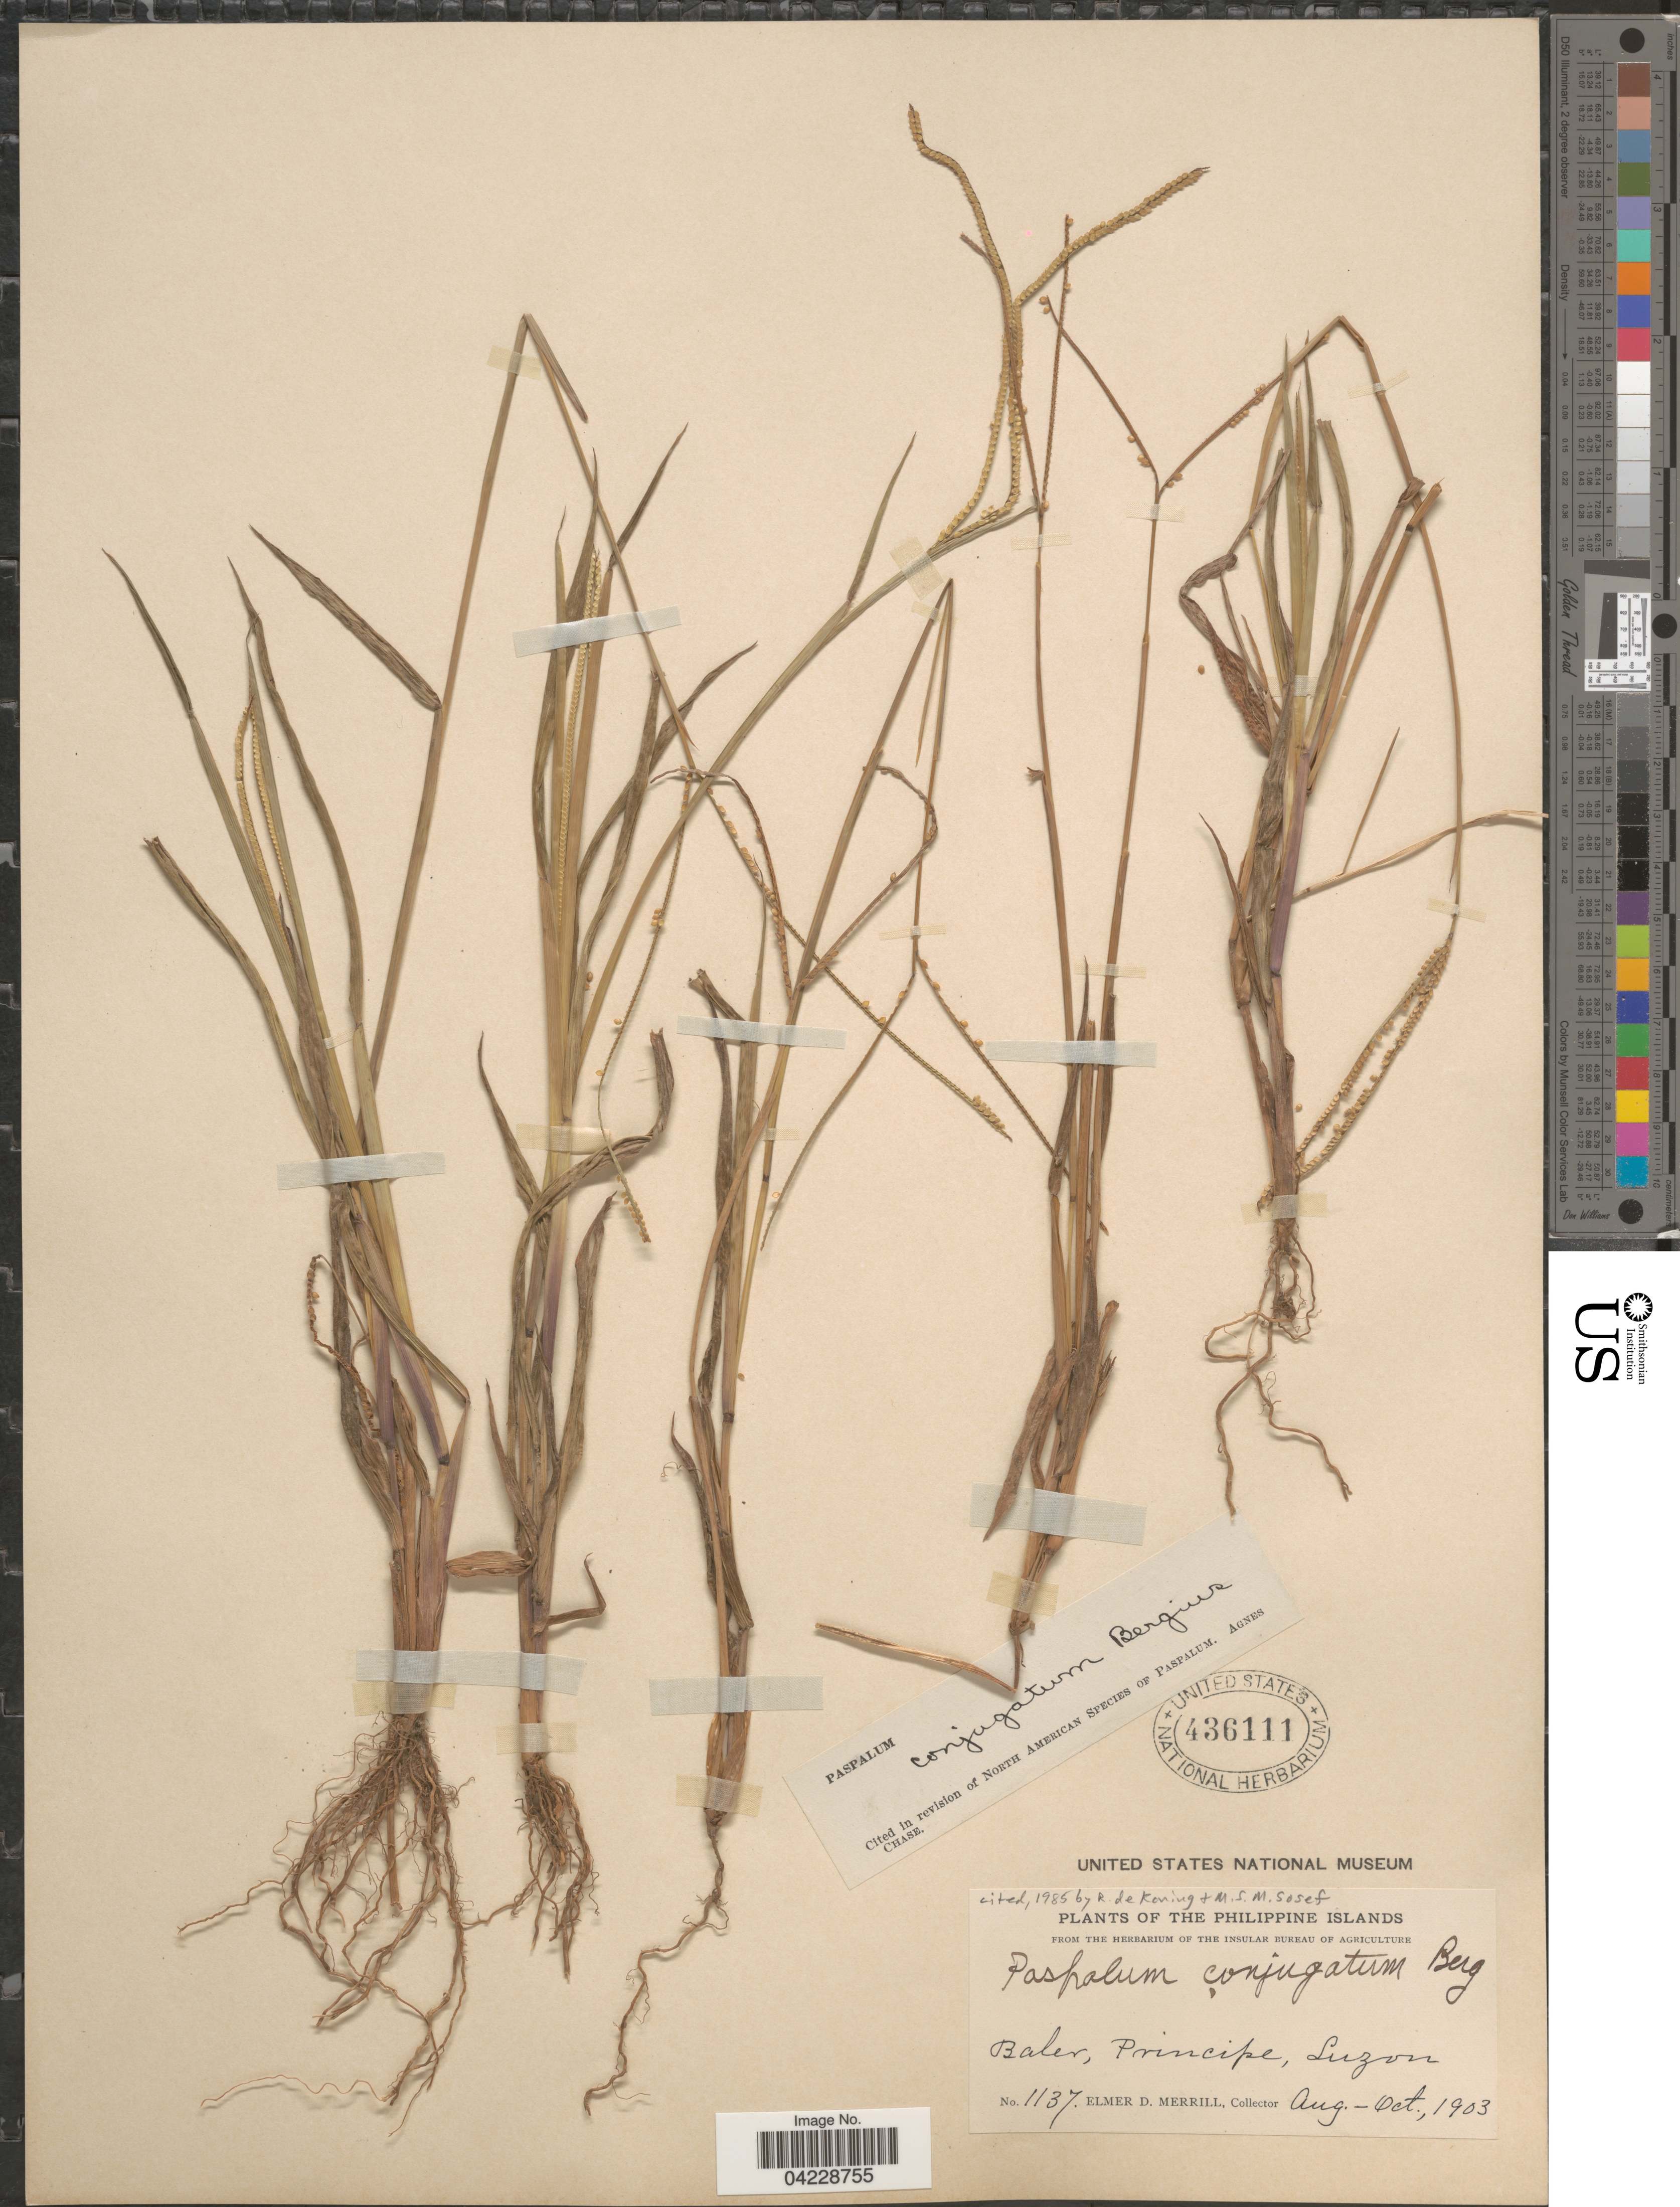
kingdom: Plantae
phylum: Tracheophyta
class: Liliopsida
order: Poales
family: Poaceae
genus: Paspalum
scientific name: Paspalum conjugatum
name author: P.J. Bergius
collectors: E. D. Merrill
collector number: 1137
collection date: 1903-08/1903-10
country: Philippines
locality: Philippine Islands. Baler, Principe, Luzon.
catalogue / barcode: US 436111